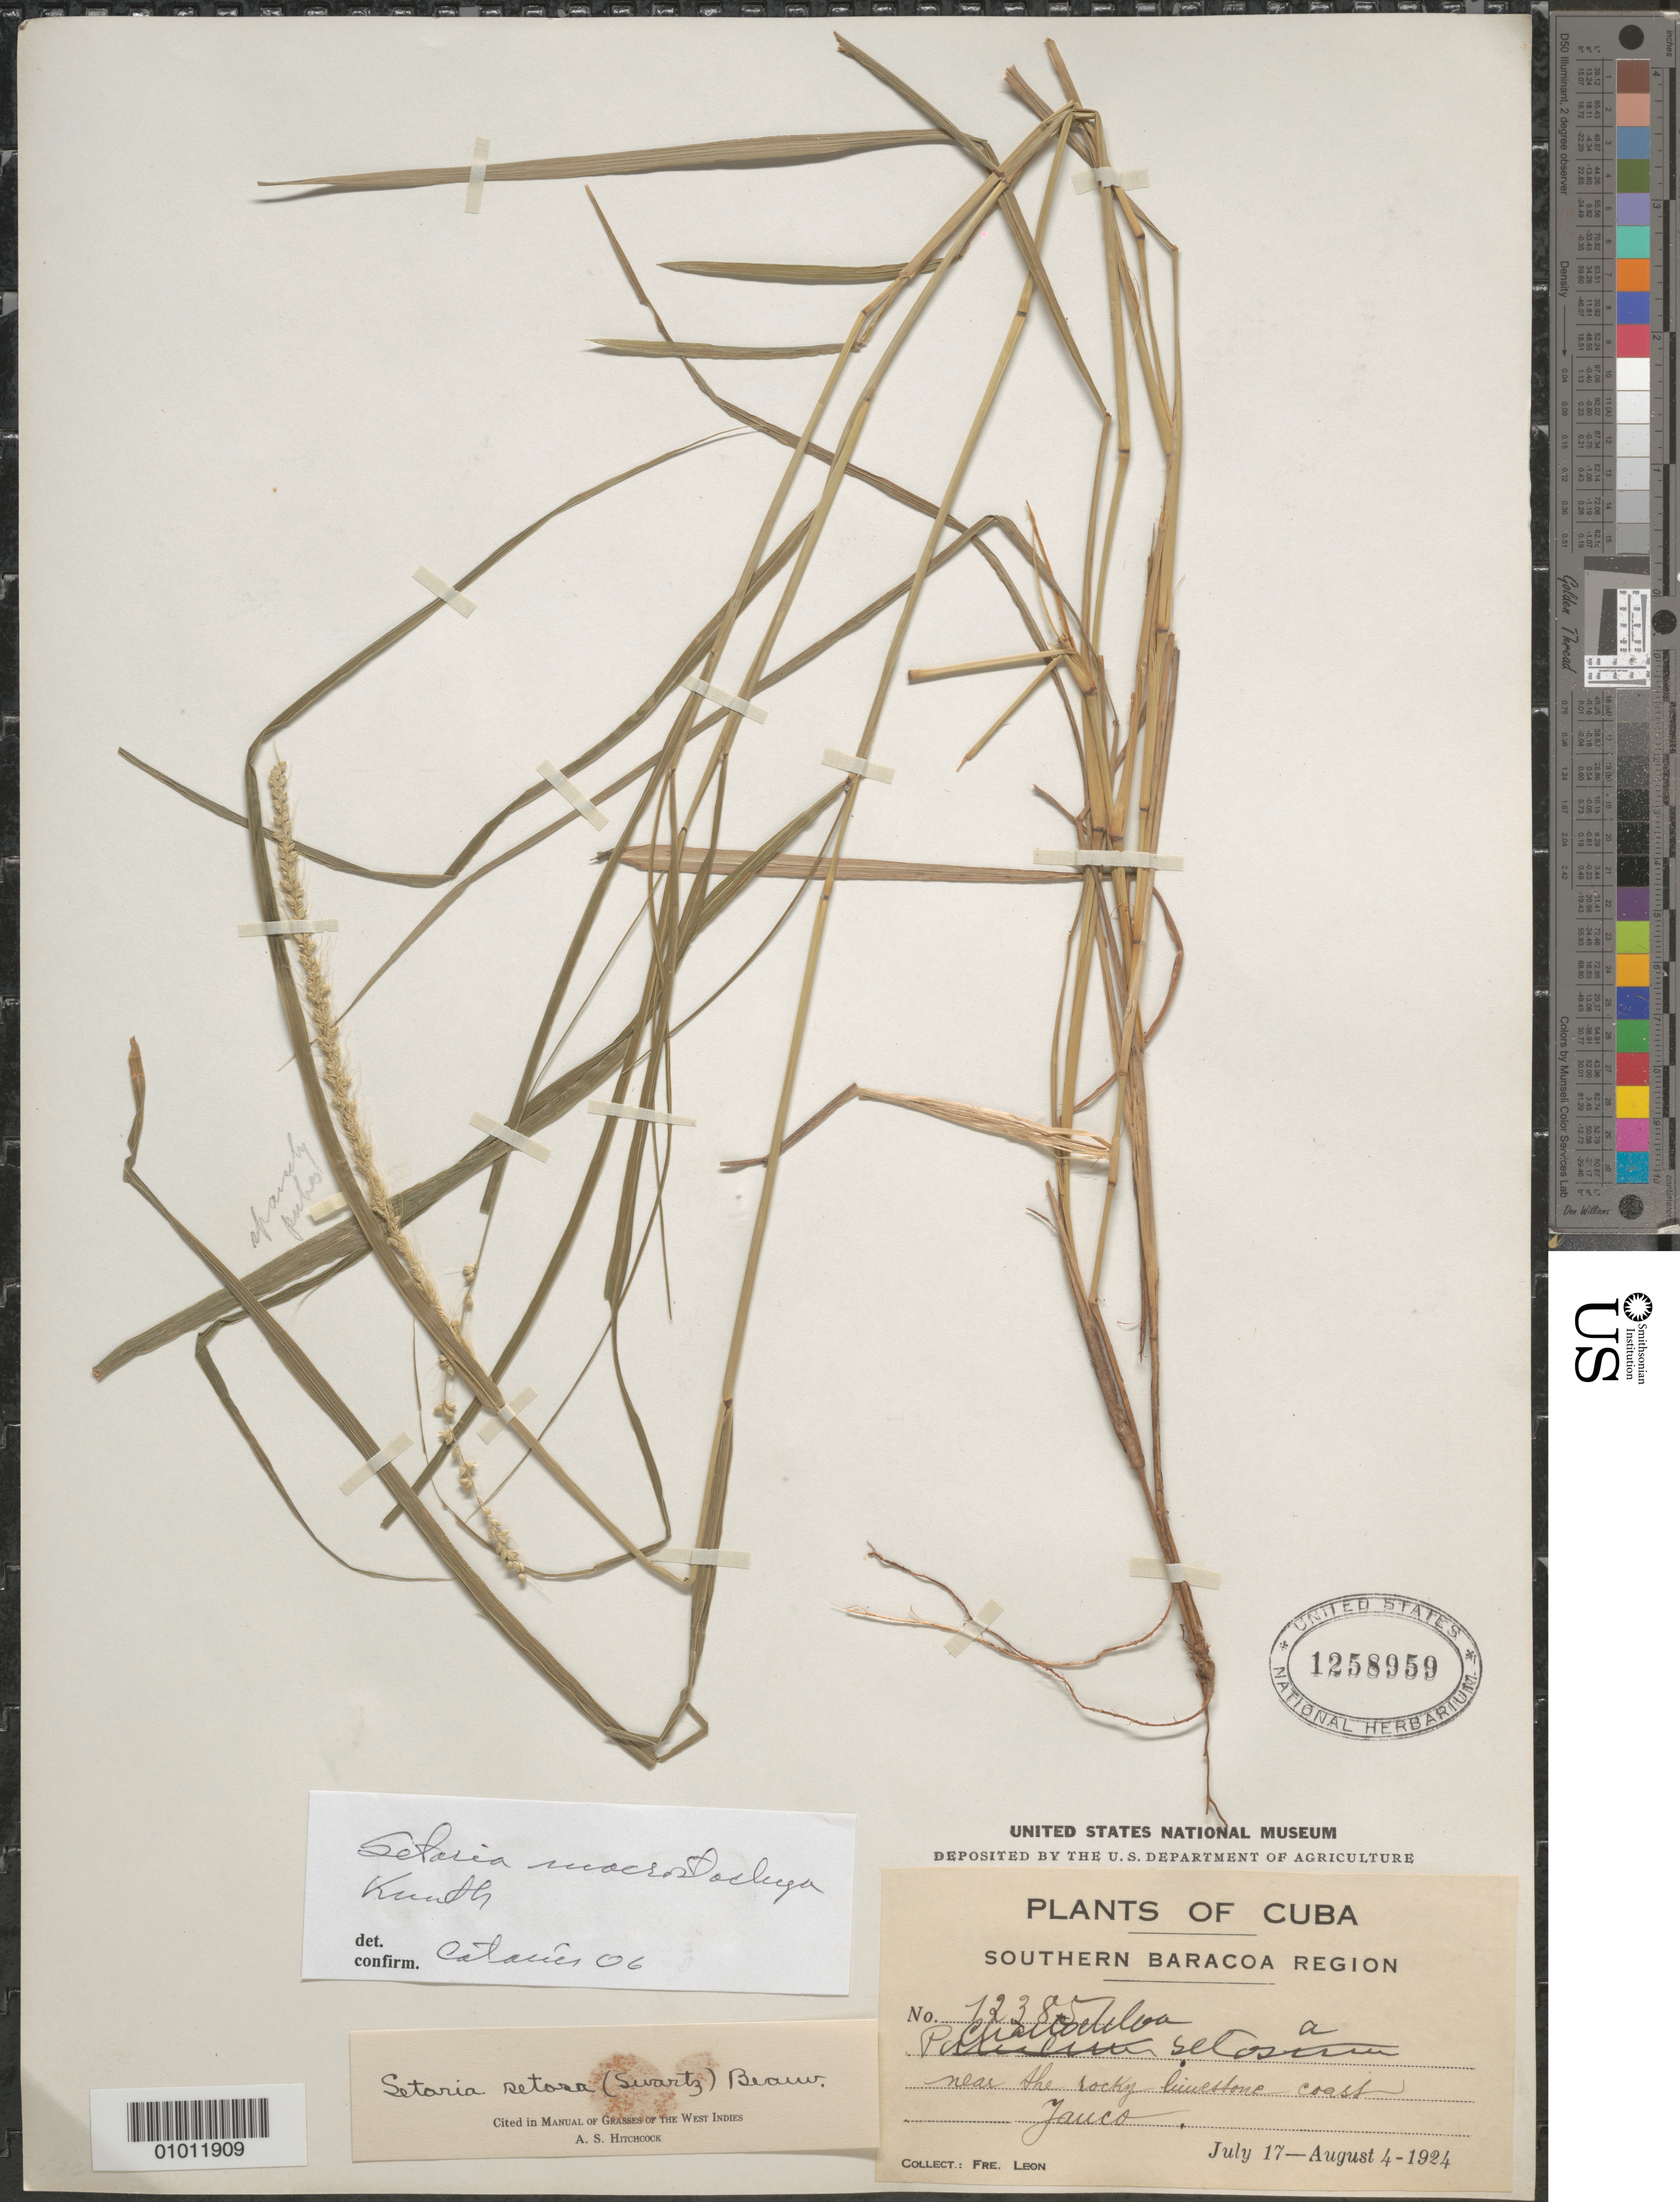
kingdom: Plantae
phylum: Tracheophyta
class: Liliopsida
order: Poales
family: Poaceae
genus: Setaria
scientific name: Setaria macrostachya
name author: Kunth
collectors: Bro. León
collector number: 12385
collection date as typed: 17 Jul 1924 to 04 Aug 1924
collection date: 1924-07-17/1924-08-04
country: Cuba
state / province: Santiago de Cuba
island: Cuba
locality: Jauco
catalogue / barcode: US 1258959